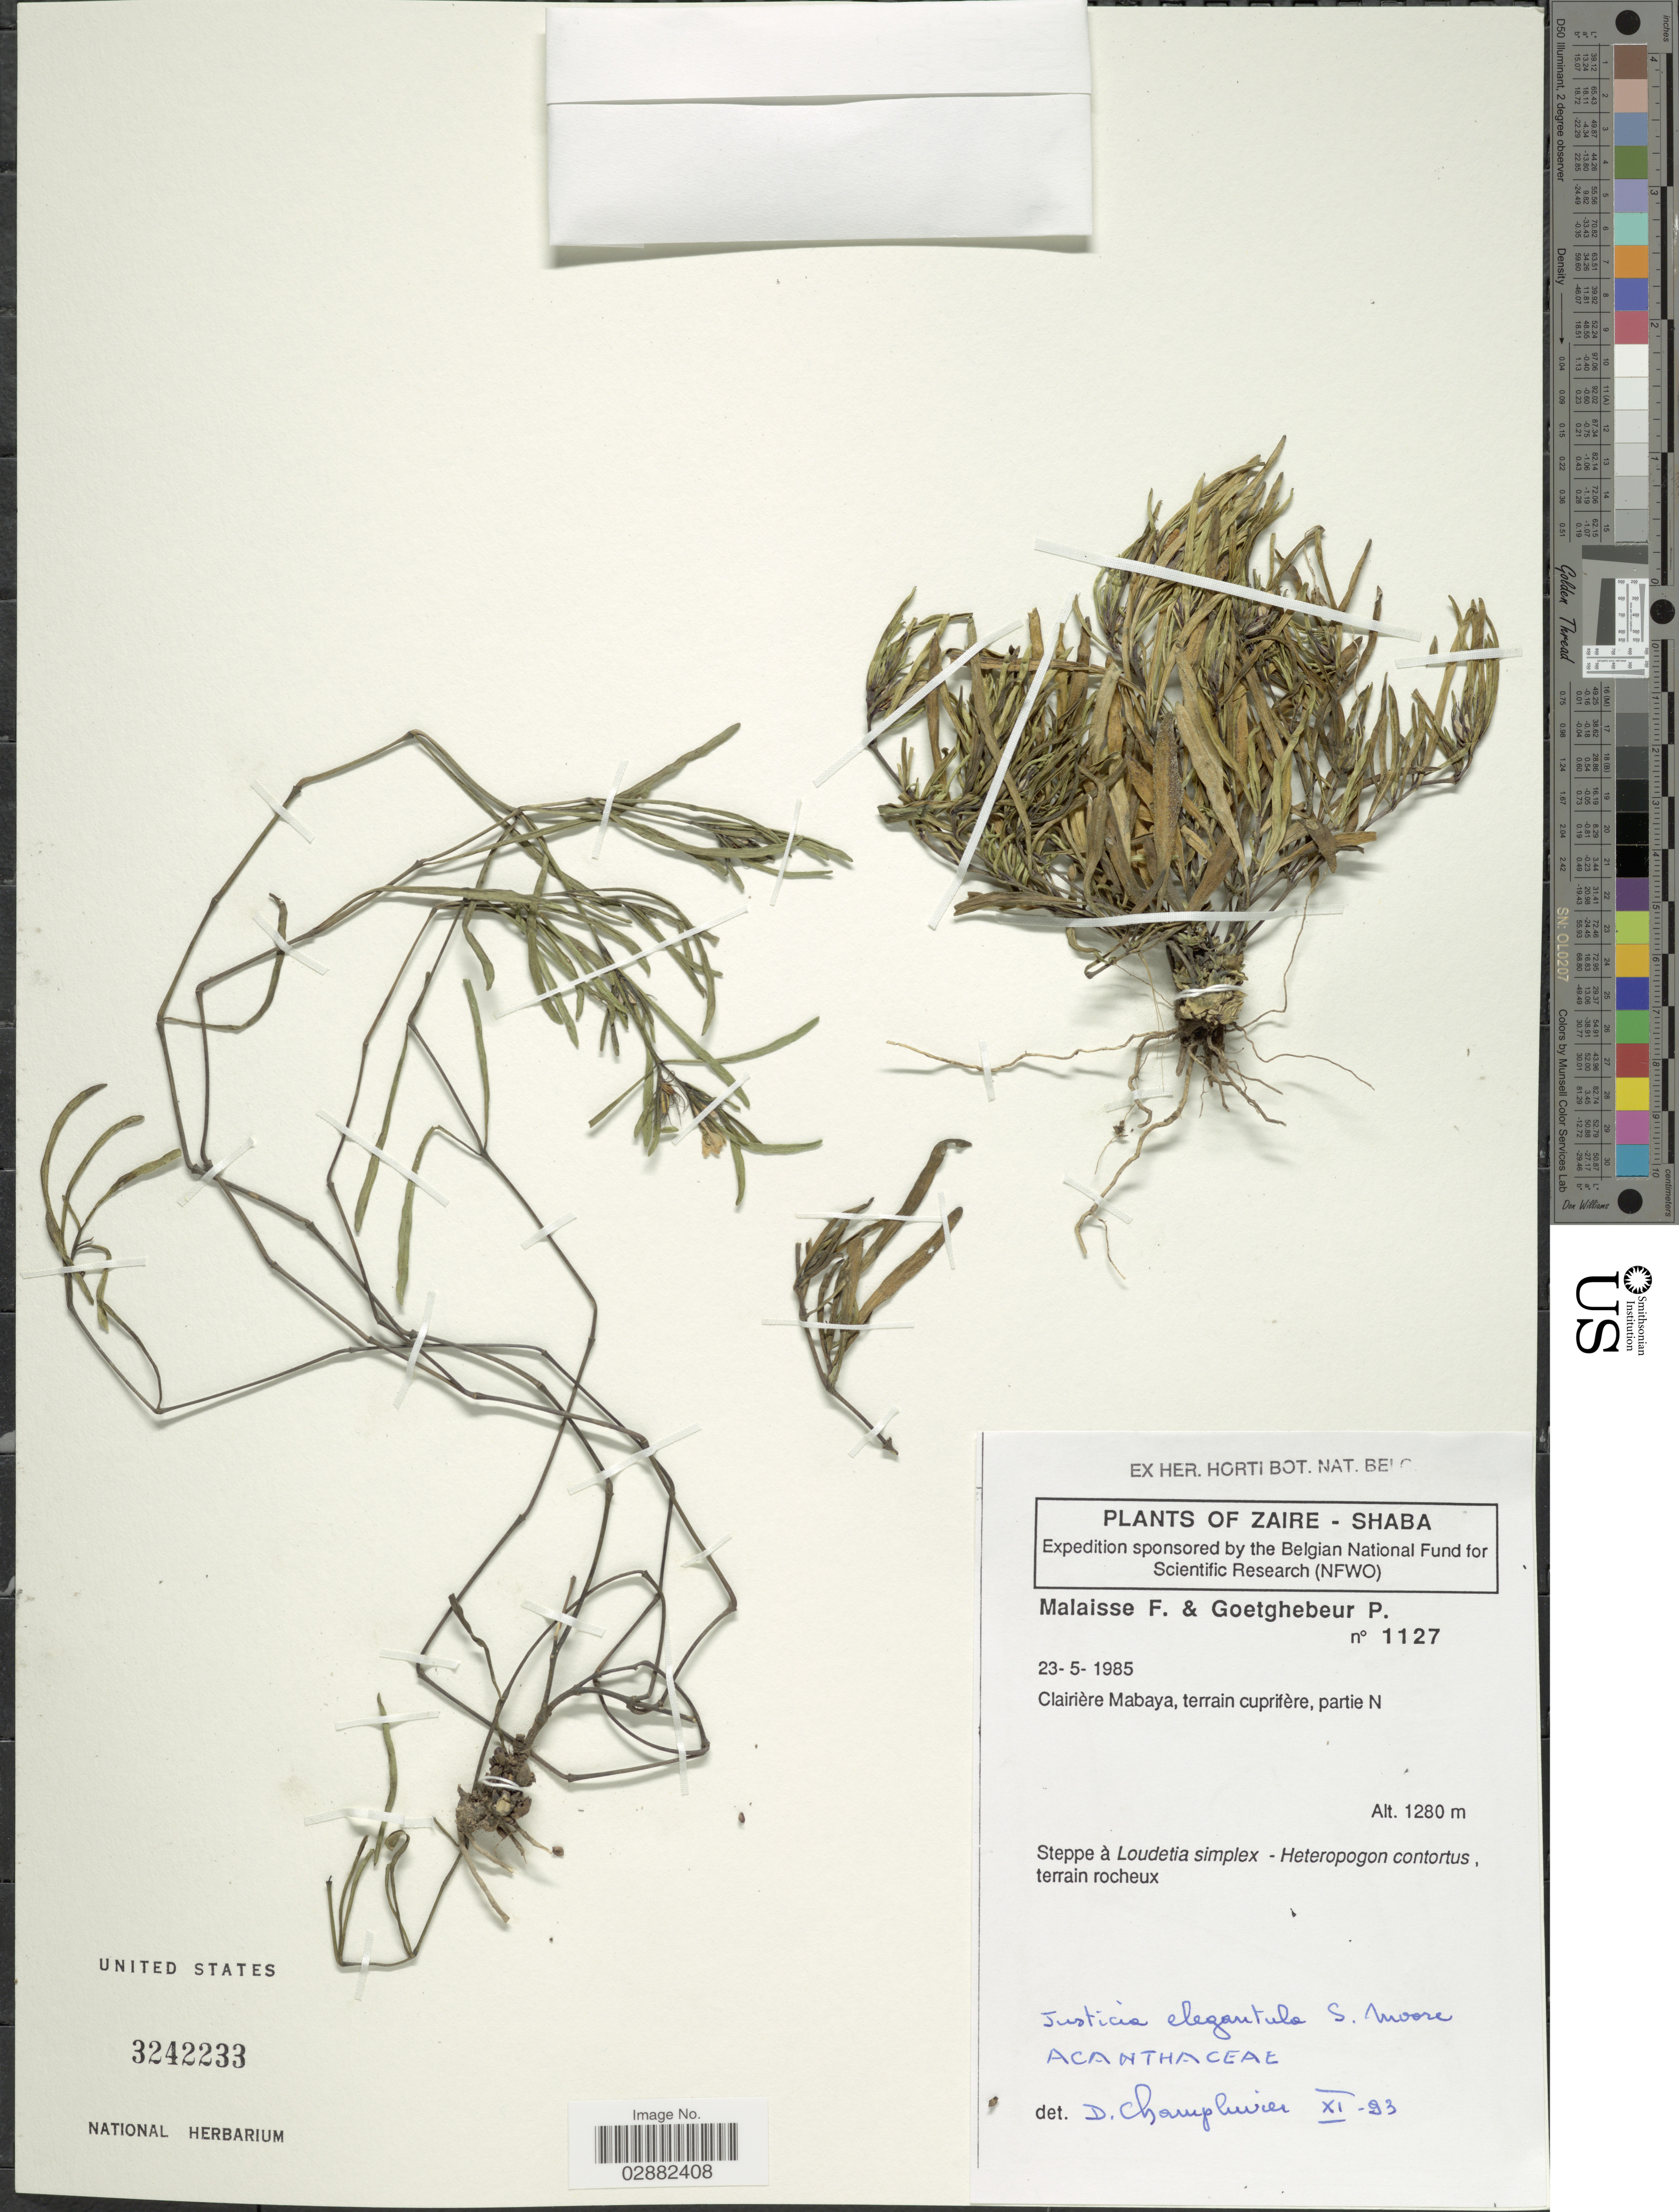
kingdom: Plantae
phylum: Tracheophyta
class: Magnoliopsida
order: Lamiales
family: Acanthaceae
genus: Justicia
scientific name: Justicia elegantula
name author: S. Moore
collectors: F. Malaisse & P. Goetghebeur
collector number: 1127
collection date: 1985-05-23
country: Angola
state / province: Zaire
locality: Zaire - Shaba, Clairière Mabaya, terrain cuprifère, partie N.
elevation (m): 1280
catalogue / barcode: US 3242233